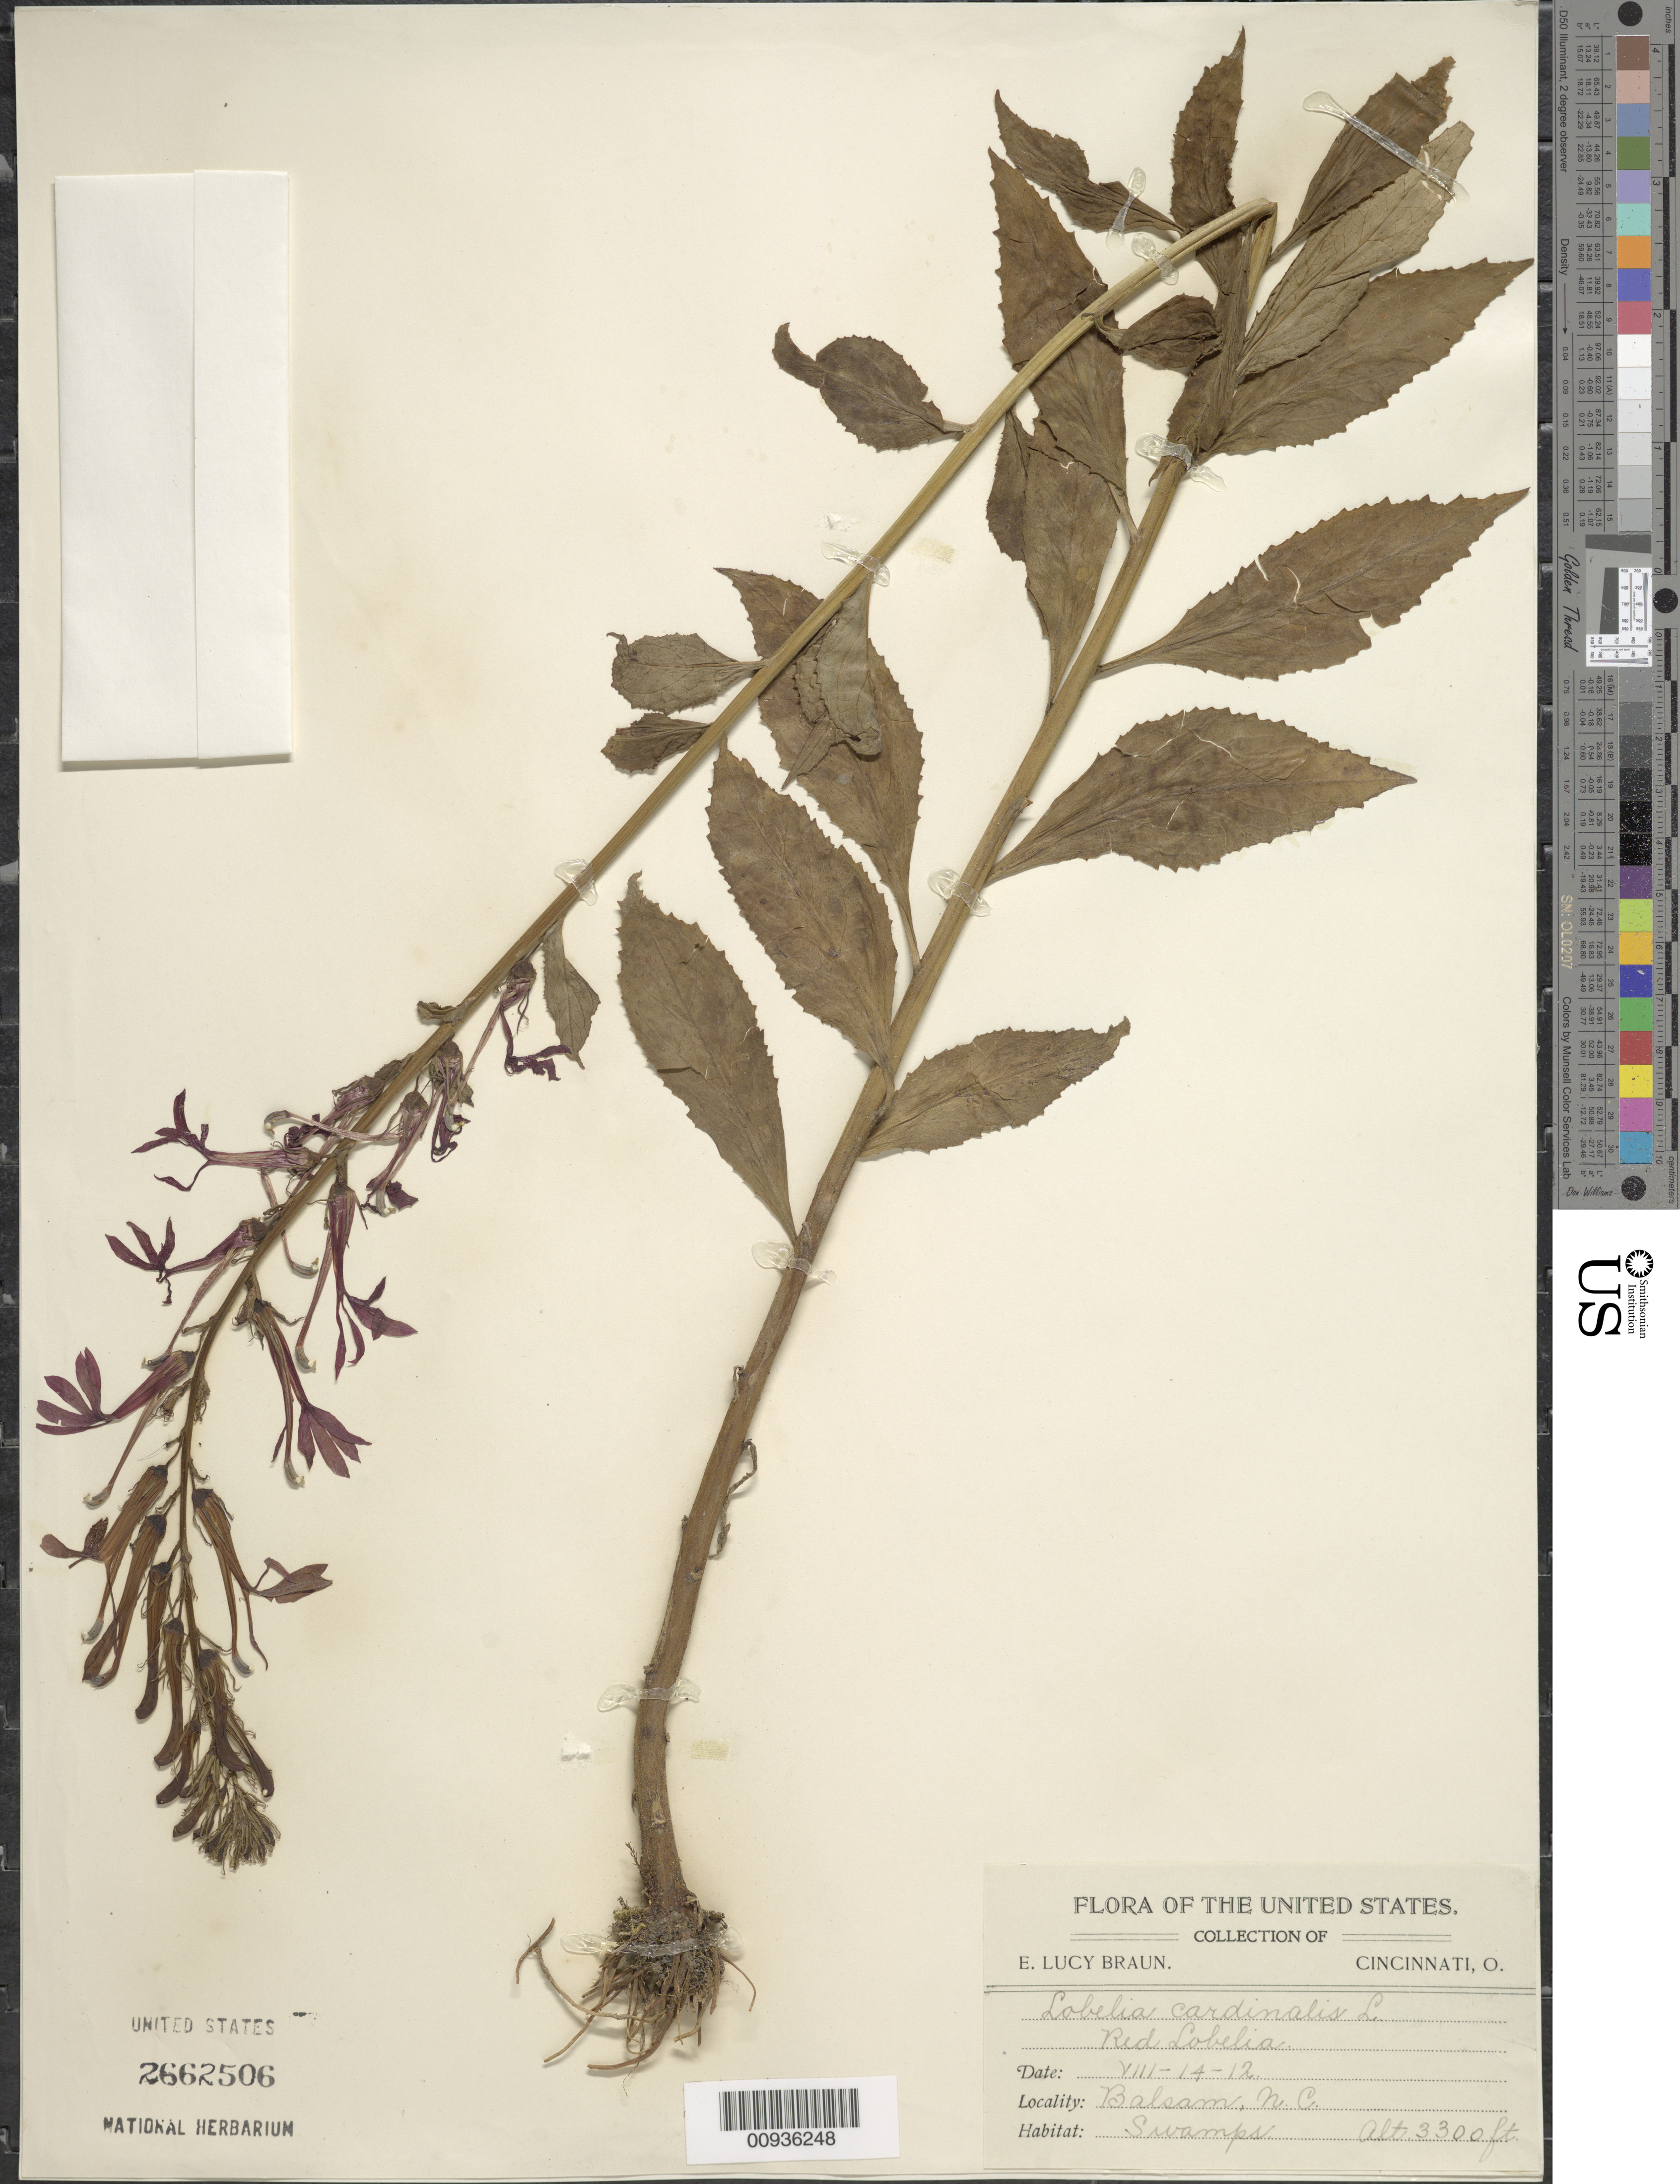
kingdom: Plantae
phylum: Tracheophyta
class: Magnoliopsida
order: Asterales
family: Campanulaceae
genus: Lobelia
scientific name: Lobelia cardinalis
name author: L.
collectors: E. L. Braun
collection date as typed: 14 Aug 1912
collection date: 1912-08-14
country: United States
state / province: North Carolina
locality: Balsam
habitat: swamps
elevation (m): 1006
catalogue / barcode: US 2662506